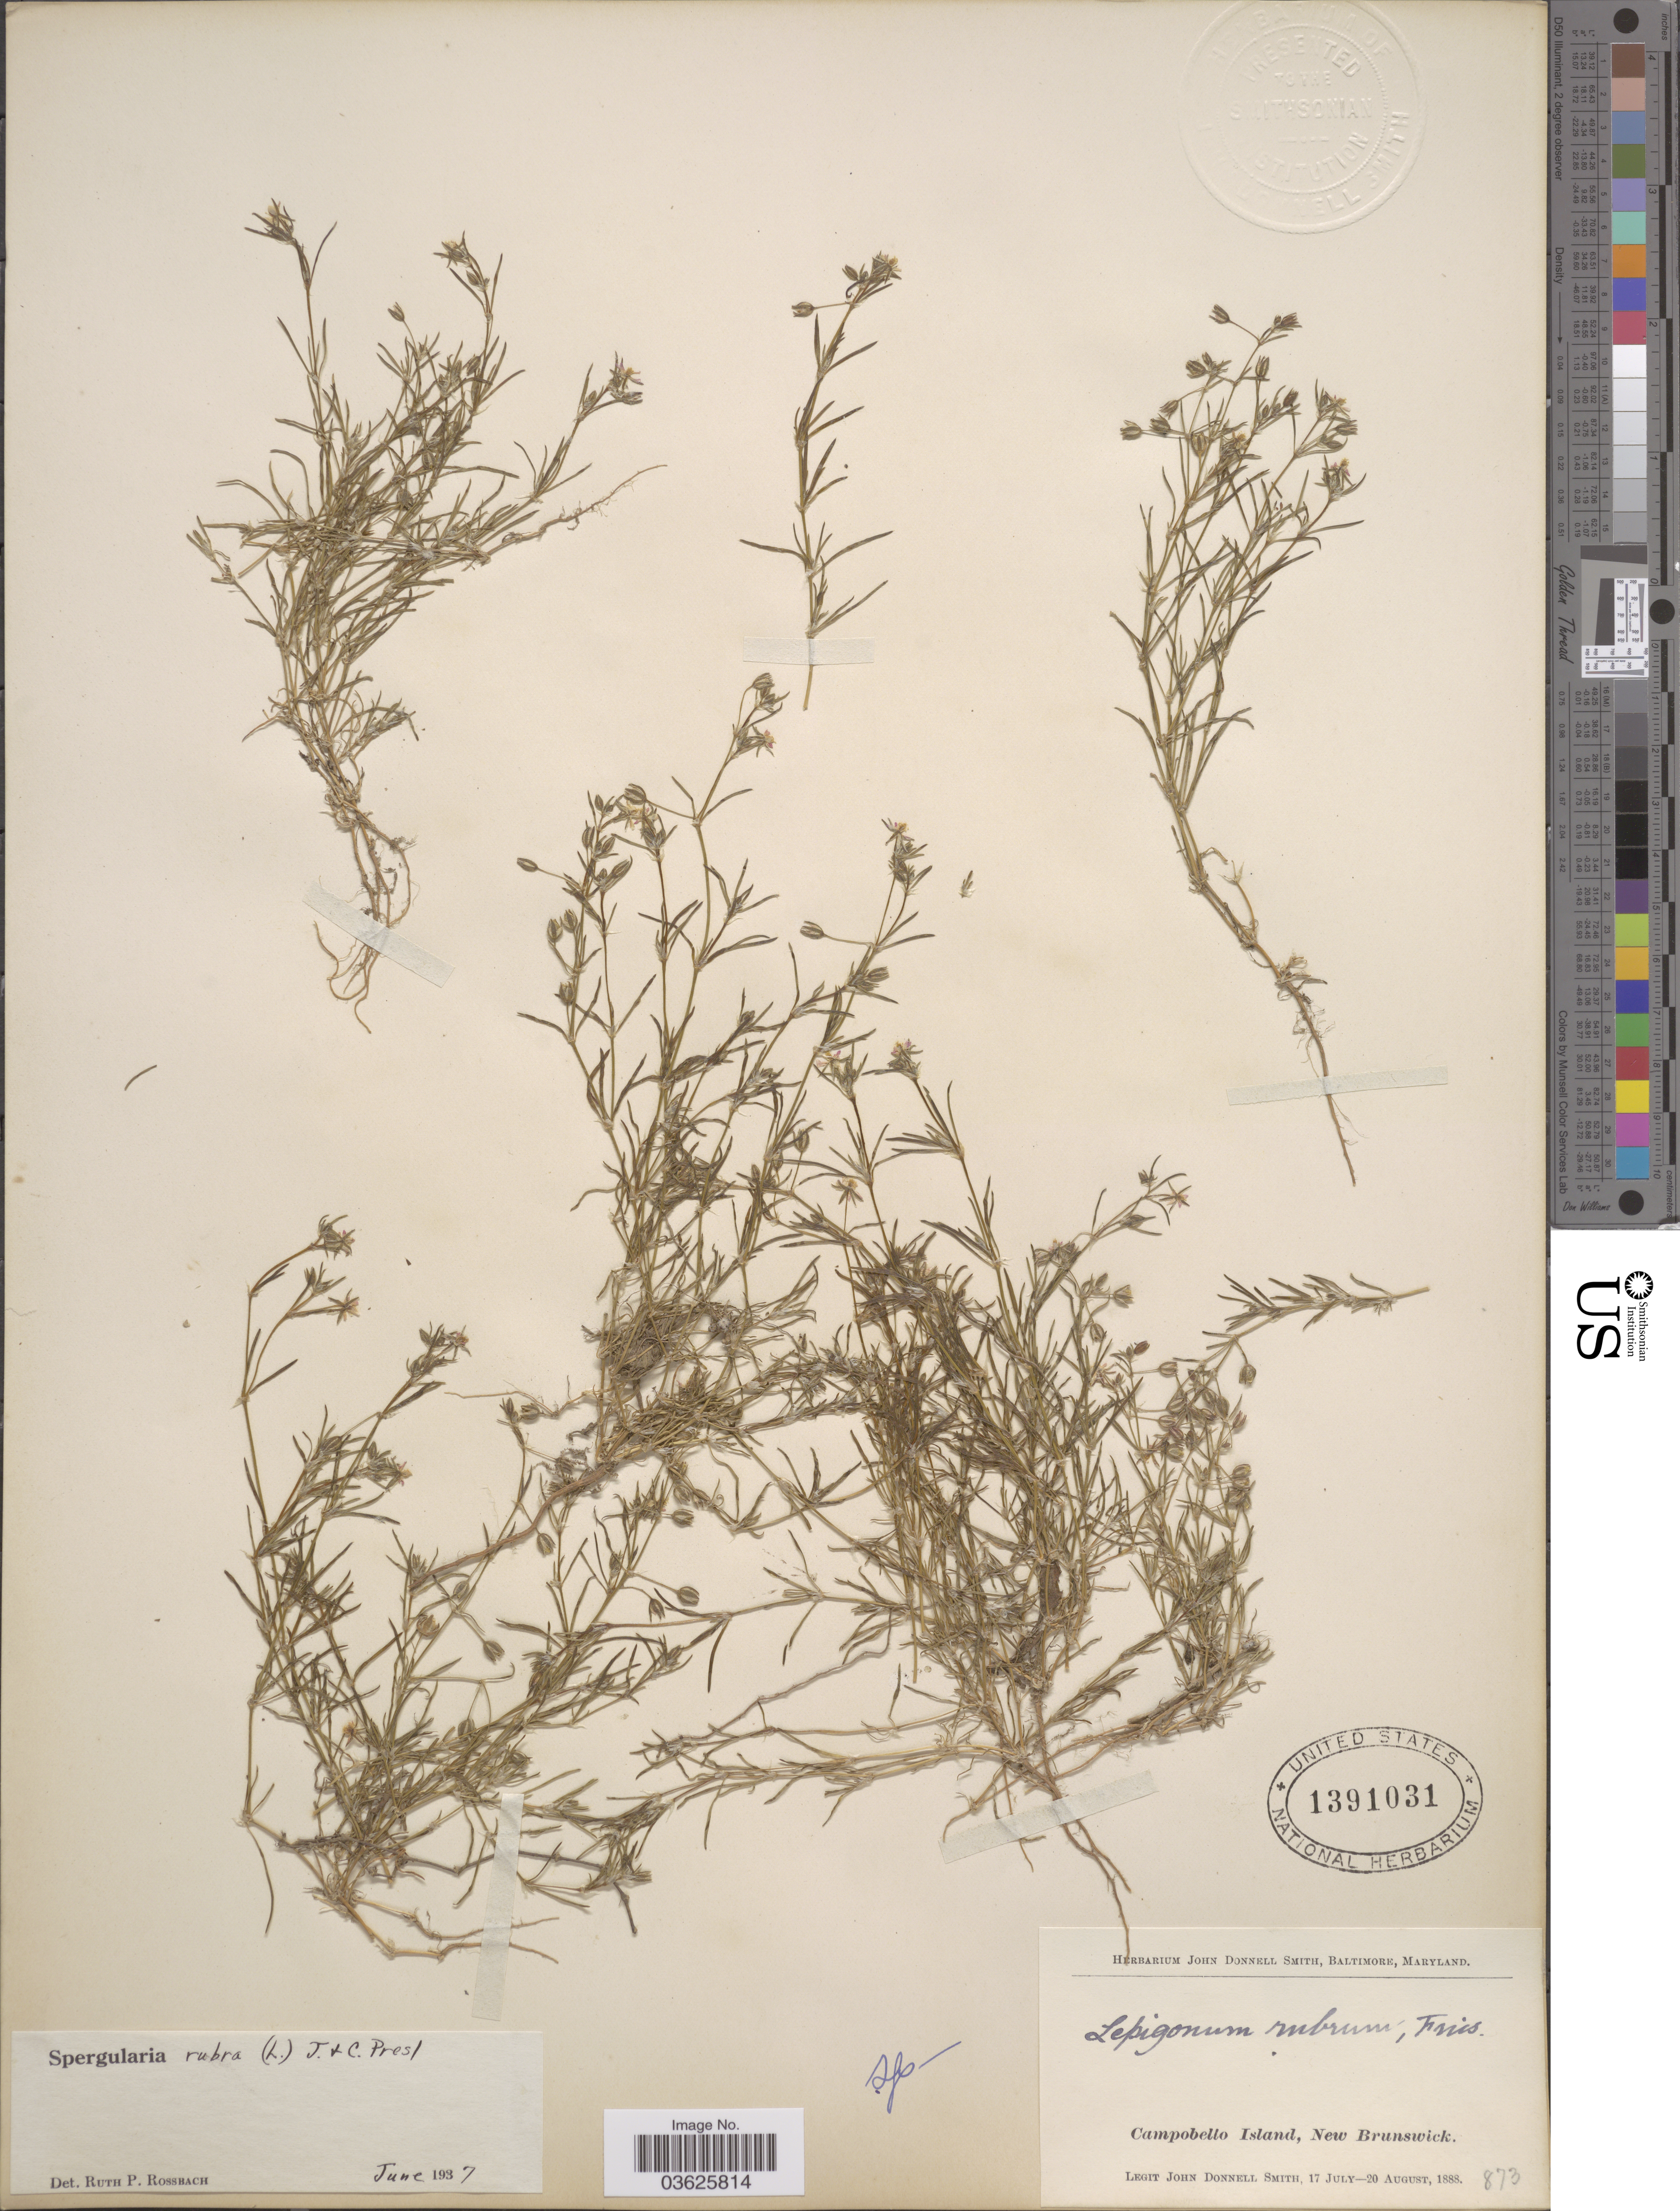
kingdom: Plantae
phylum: Tracheophyta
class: Magnoliopsida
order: Caryophyllales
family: Caryophyllaceae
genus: Spergularia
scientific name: Spergularia rubra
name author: (L.) J. Presl & C. Presl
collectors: J. Donnell Smith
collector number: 873?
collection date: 1888-07-17/1888-08-20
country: Canada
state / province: New Brunswick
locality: Campobello Island.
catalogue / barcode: US 1391031